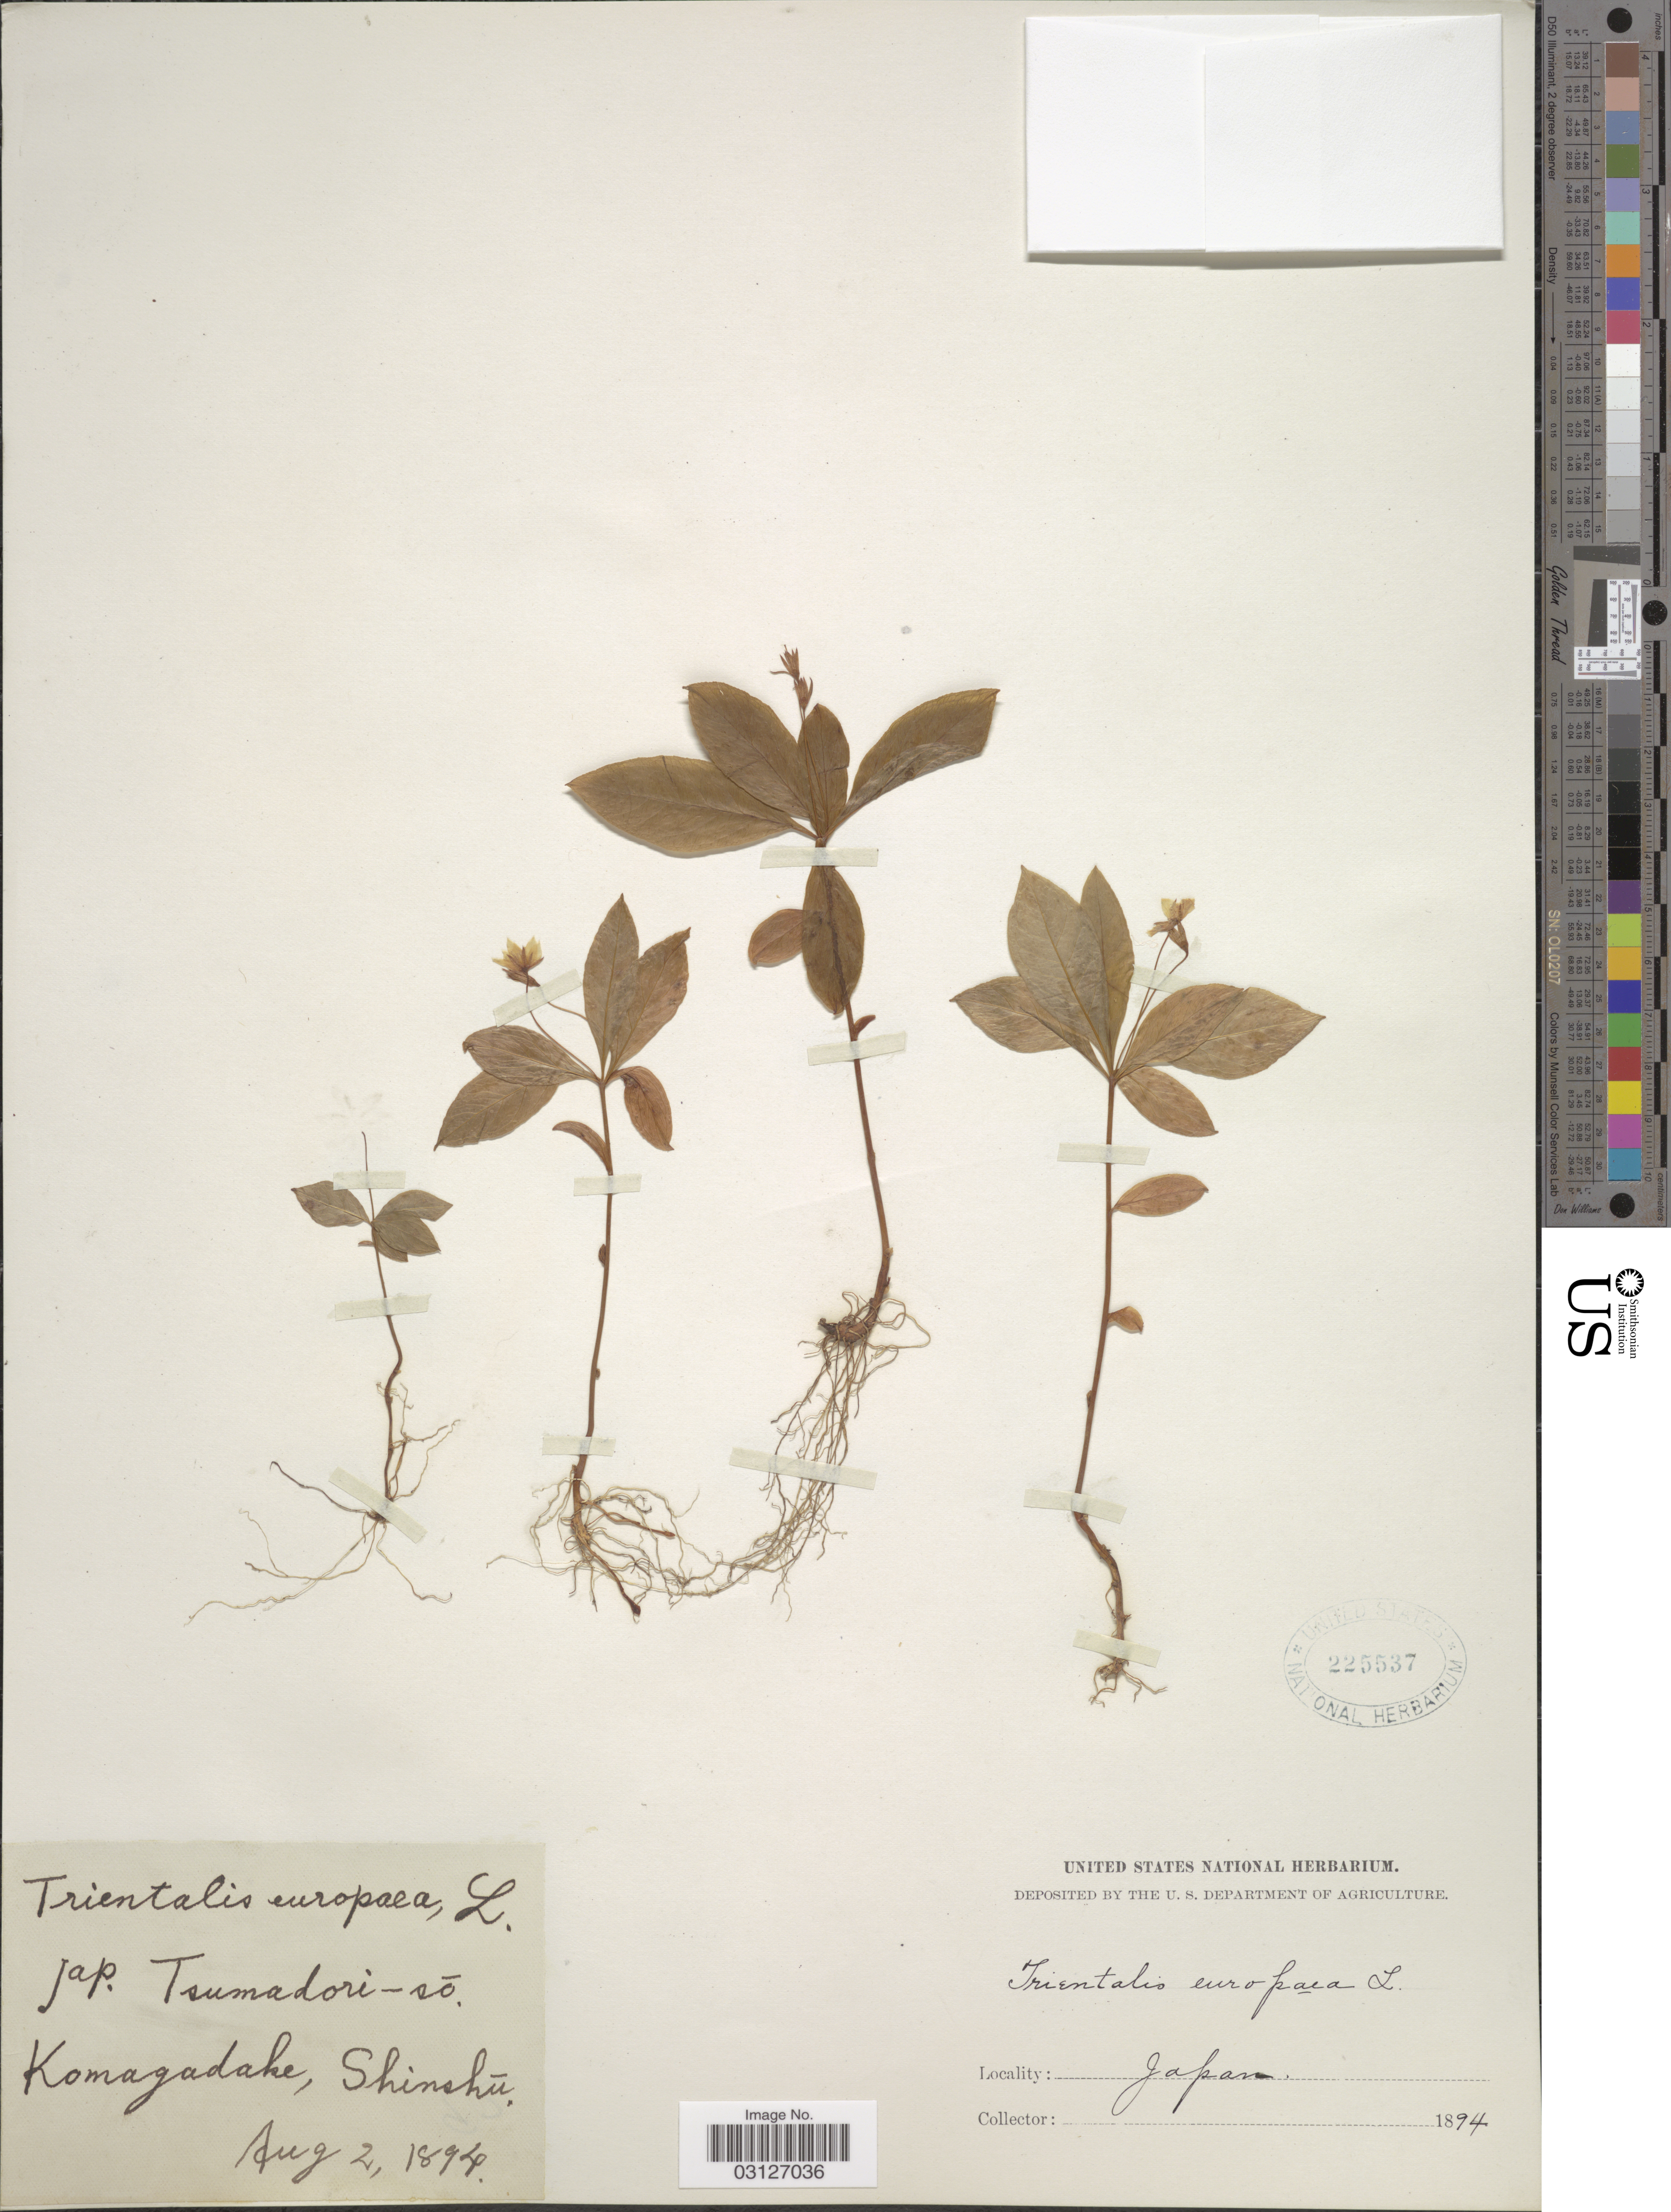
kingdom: Plantae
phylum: Tracheophyta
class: Magnoliopsida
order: Ericales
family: Primulaceae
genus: Trientalis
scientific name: Trientalis europaea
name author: L.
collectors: ex herb. United States National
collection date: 1894-08-02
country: Japan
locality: Komagadake, Shinshú.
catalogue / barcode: US 225537